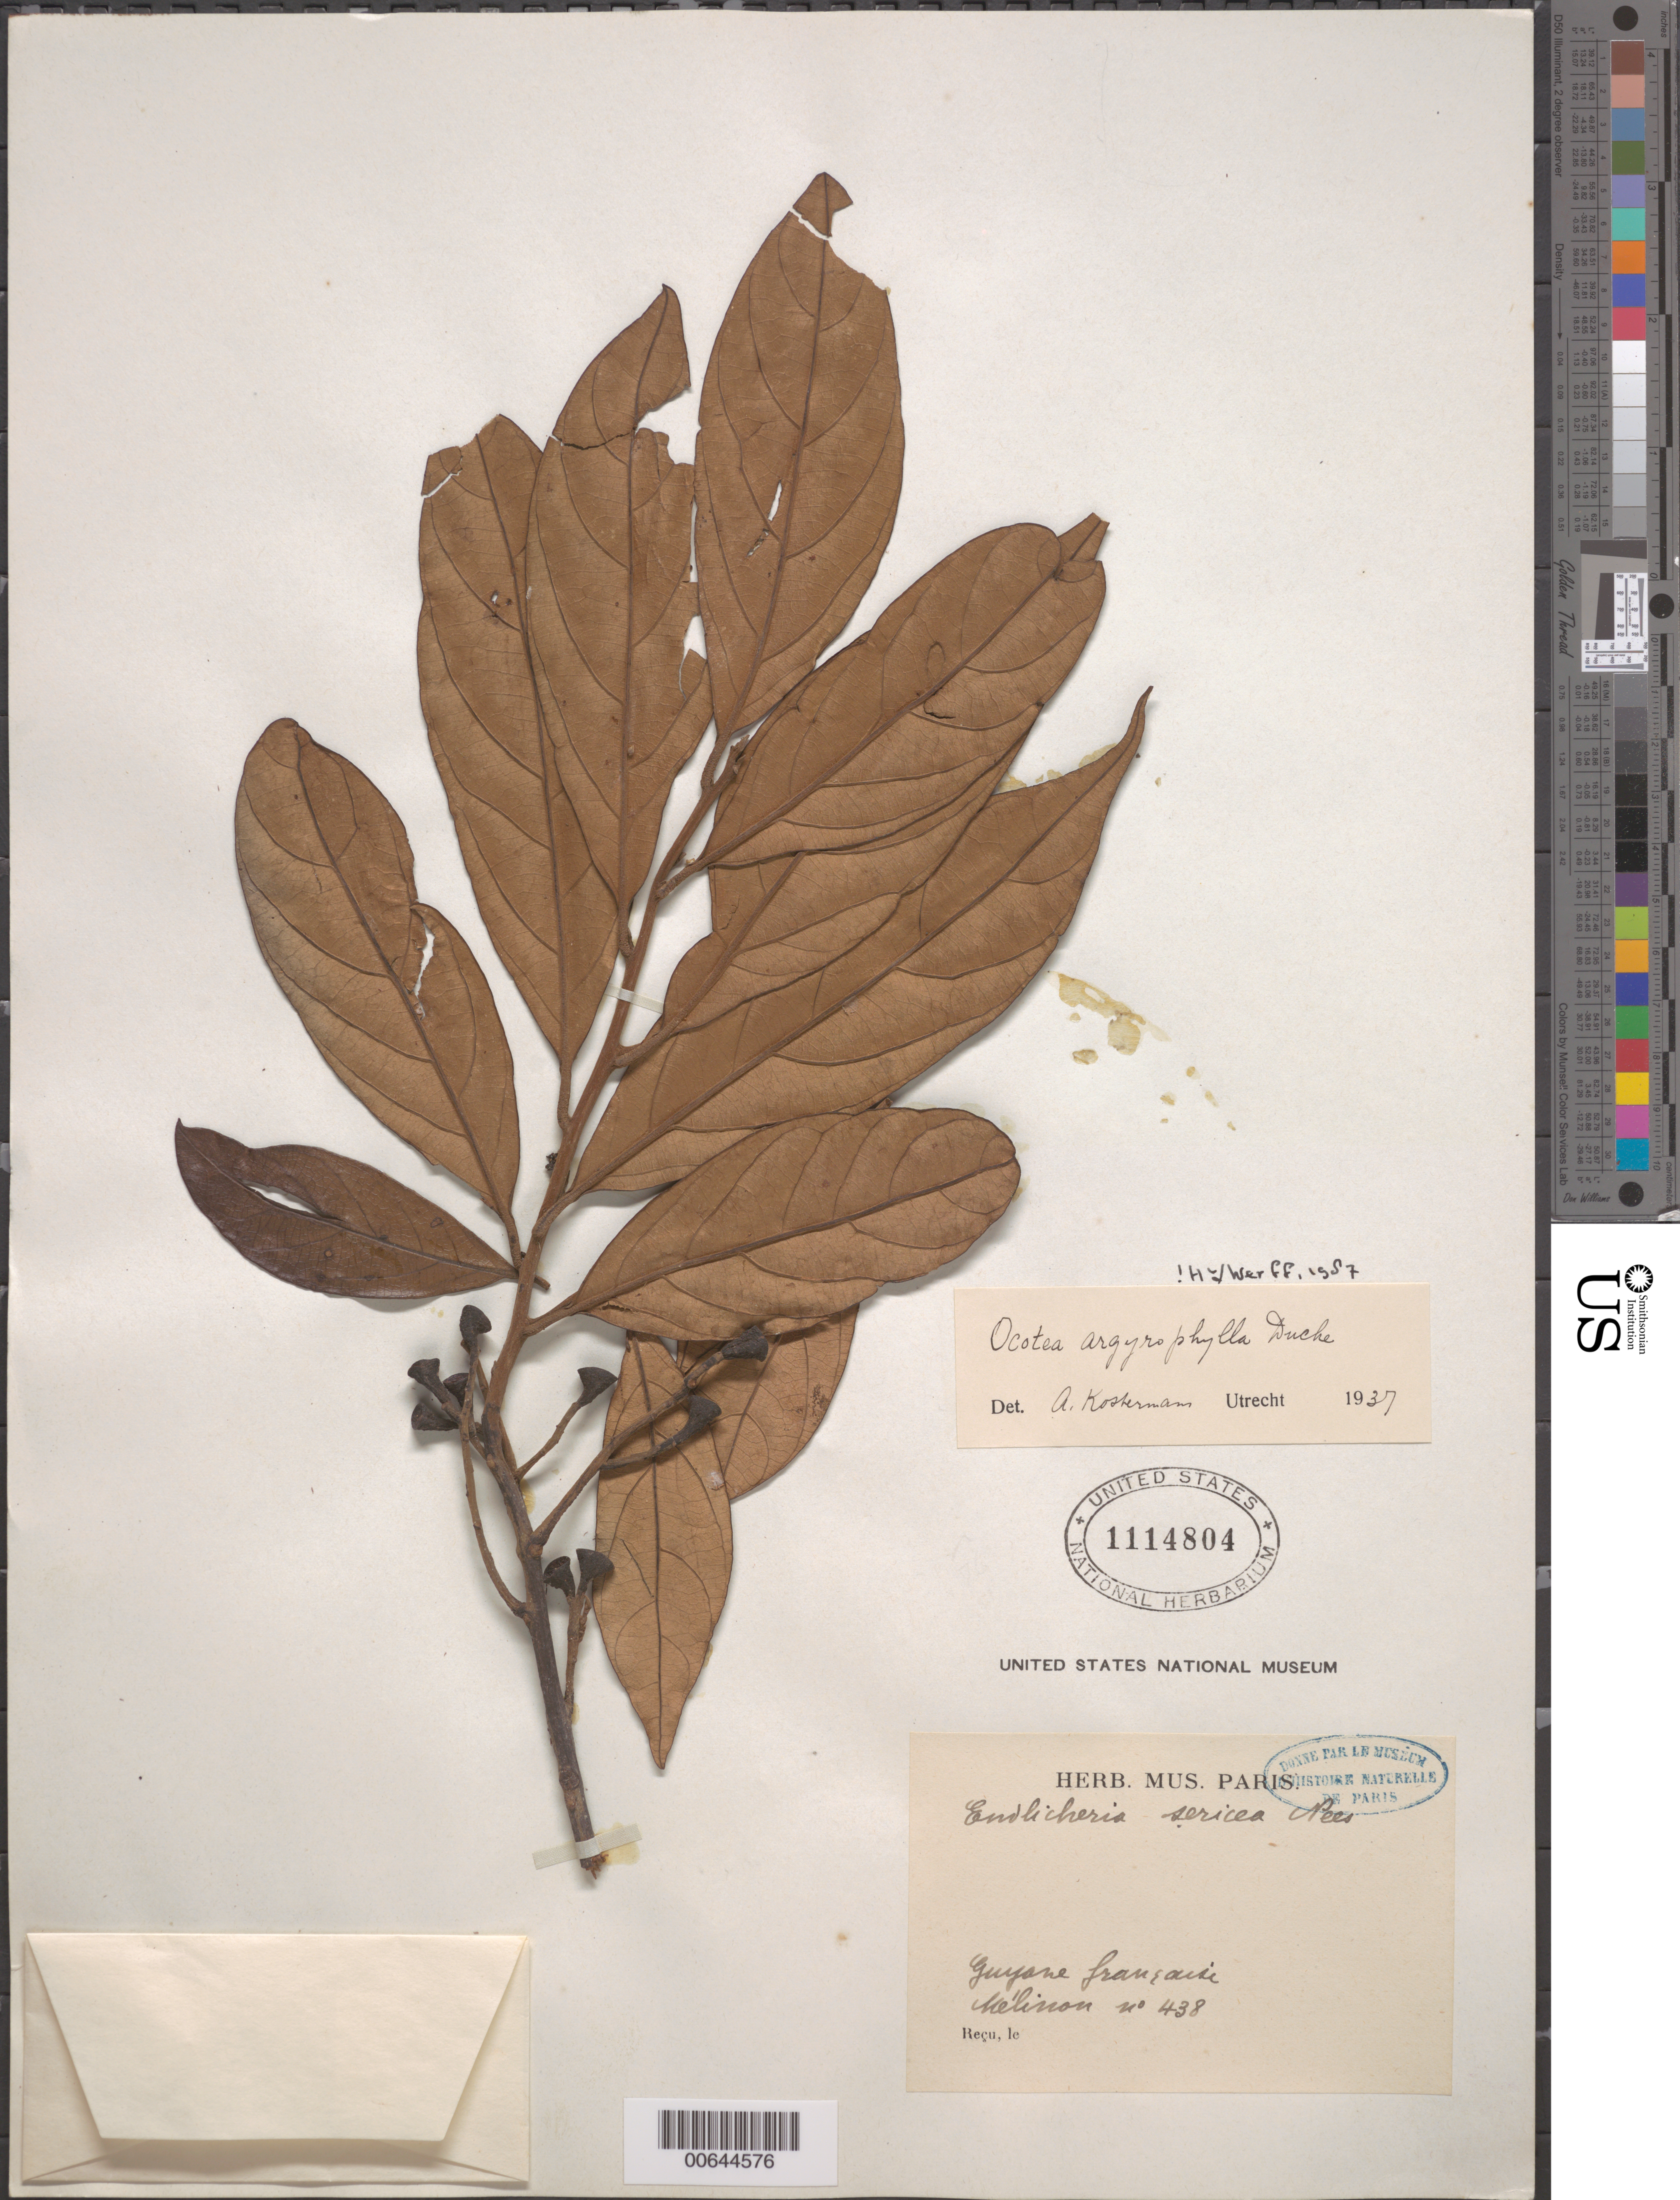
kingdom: Plantae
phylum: Tracheophyta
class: Magnoliopsida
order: Laurales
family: Lauraceae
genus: Ocotea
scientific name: Ocotea argyrophylla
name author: Ducke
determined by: Kostermans, A. J. G. H.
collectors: E. Mélinon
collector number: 438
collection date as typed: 1862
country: French Guiana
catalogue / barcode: US 1114804